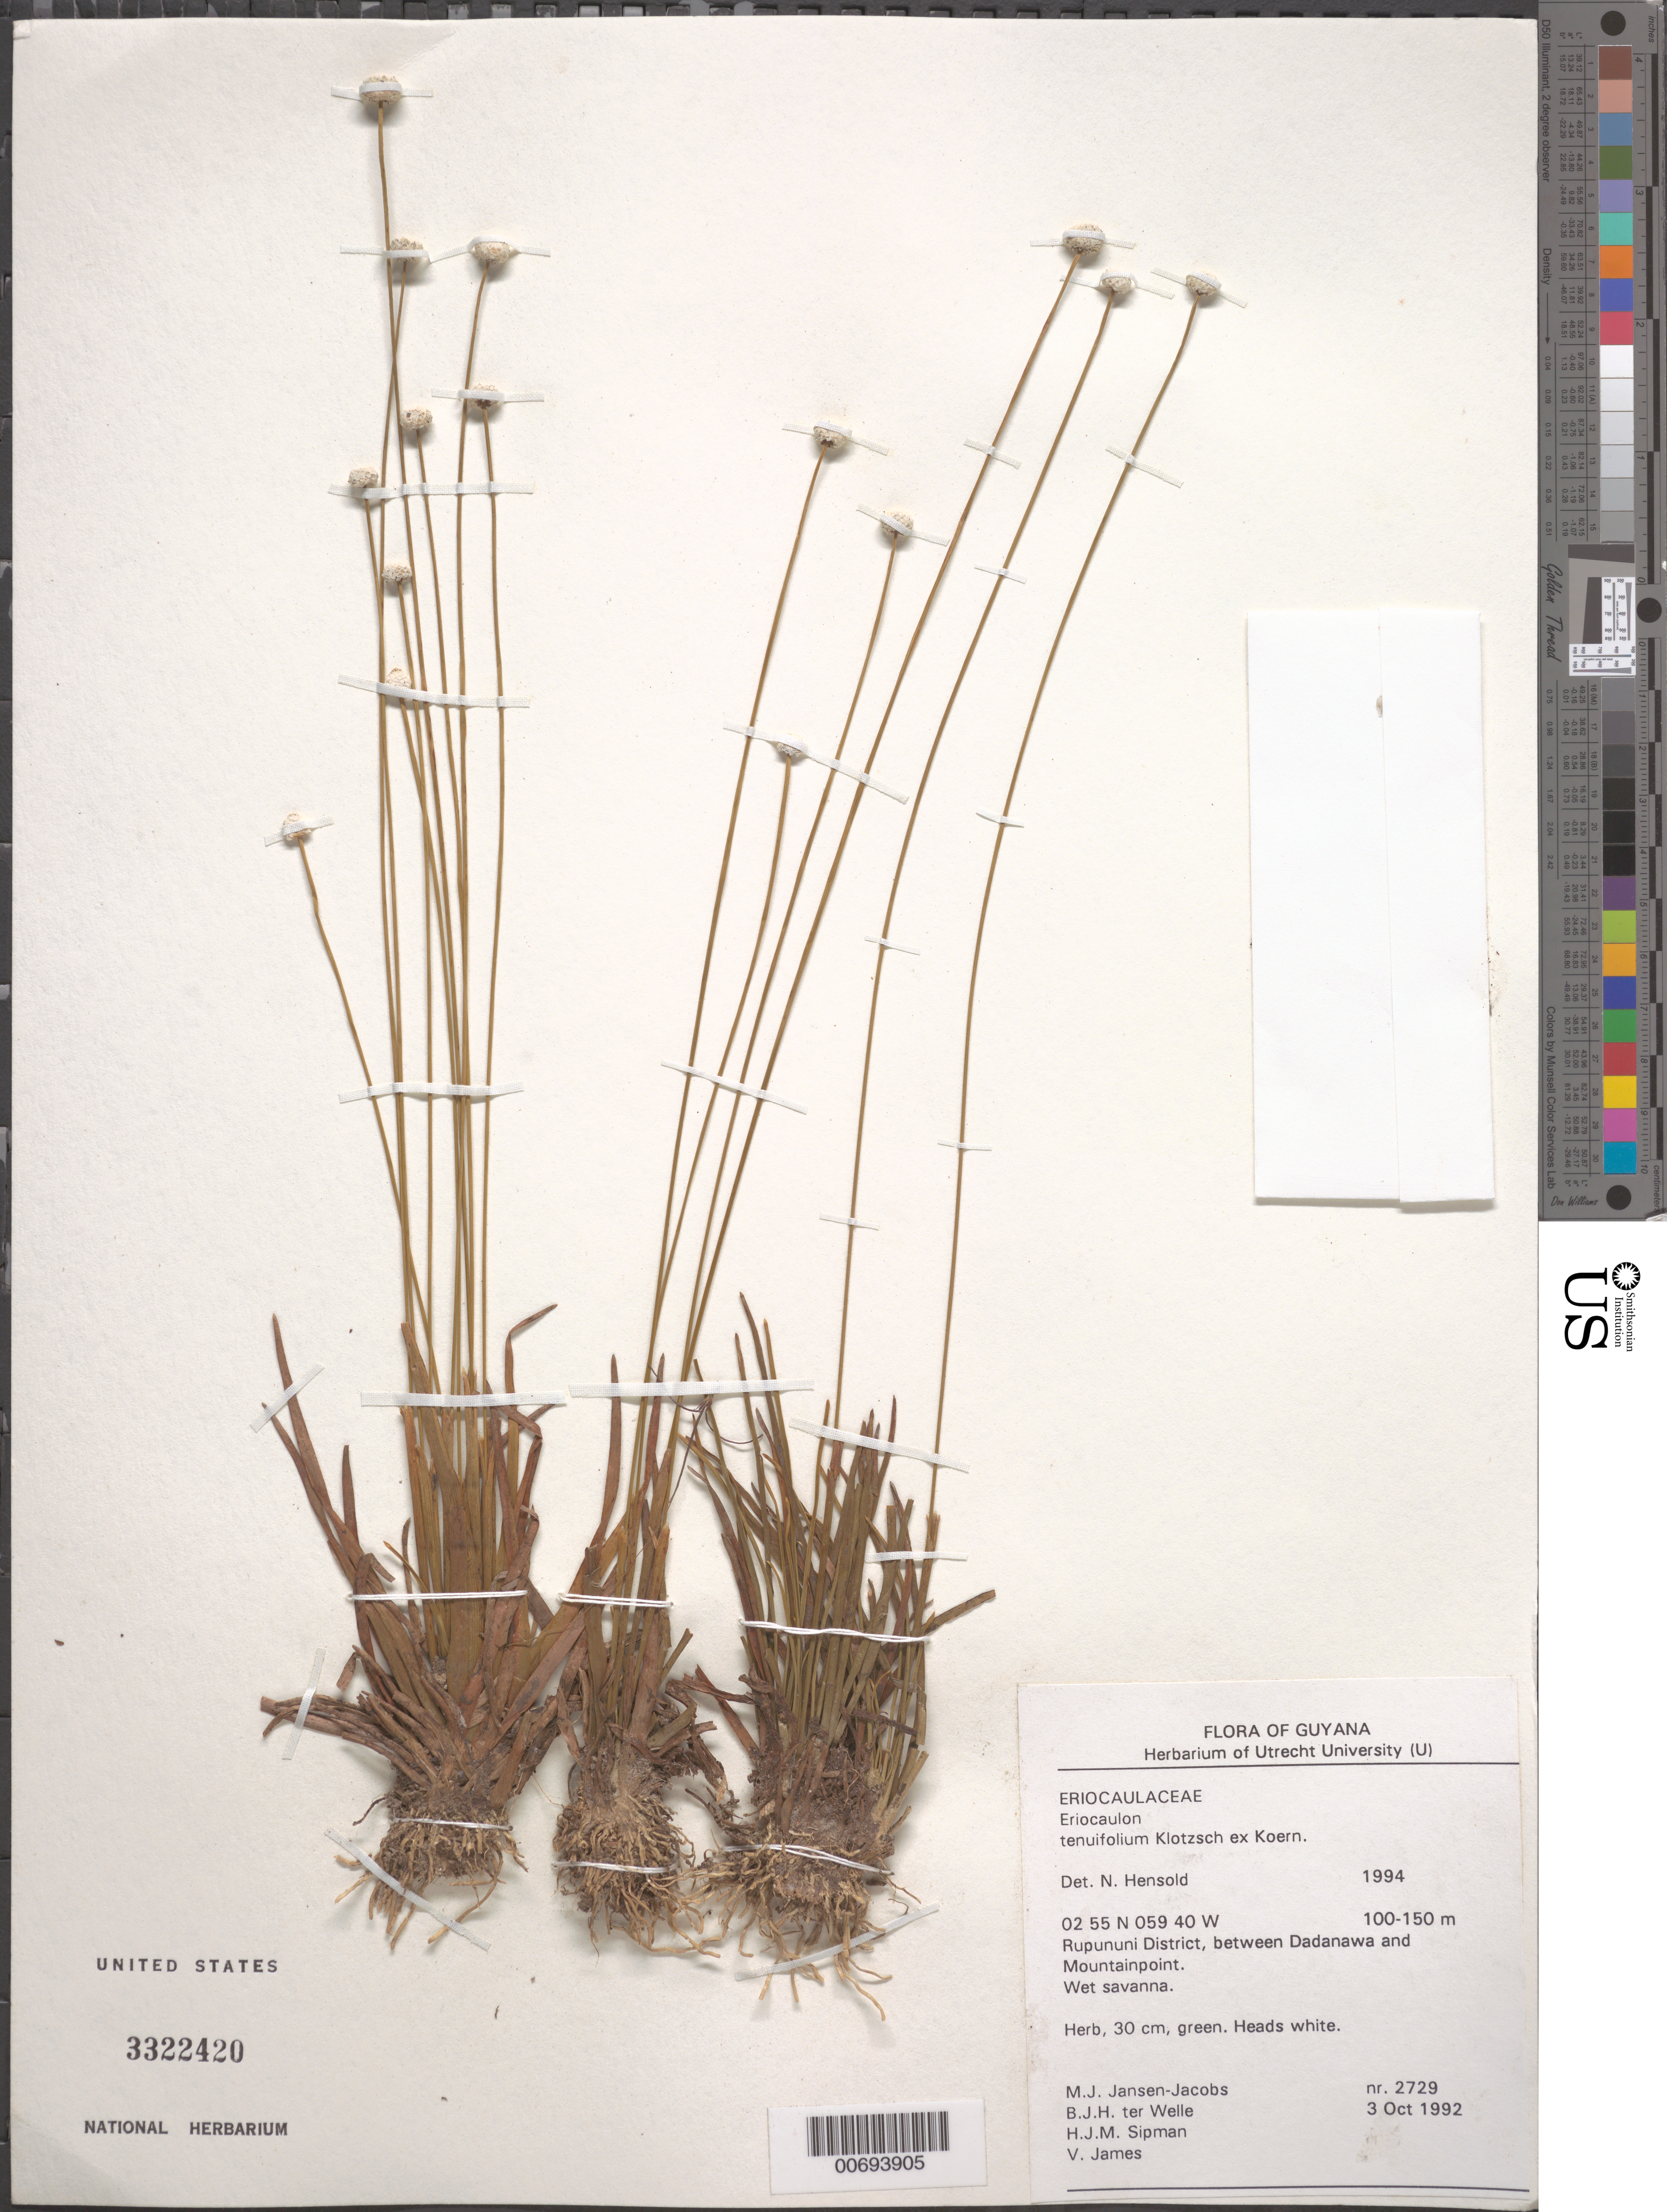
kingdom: Plantae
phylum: Tracheophyta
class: Liliopsida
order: Poales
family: Eriocaulaceae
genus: Eriocaulon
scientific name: Eriocaulon tenuifolium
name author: Klotzsch ex Körn.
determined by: Hensold, N.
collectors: M. J. Jansen-Jacobs, B. Welle, H. J. M. Sipman & V. James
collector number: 2729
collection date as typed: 3-Oct-92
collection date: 1992-10-03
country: Guyana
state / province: U. Takutu-U. Essequibo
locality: Rupununi District, between Dadanawa and Mountainpoint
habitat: Wet savanna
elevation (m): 100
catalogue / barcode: US 3322420